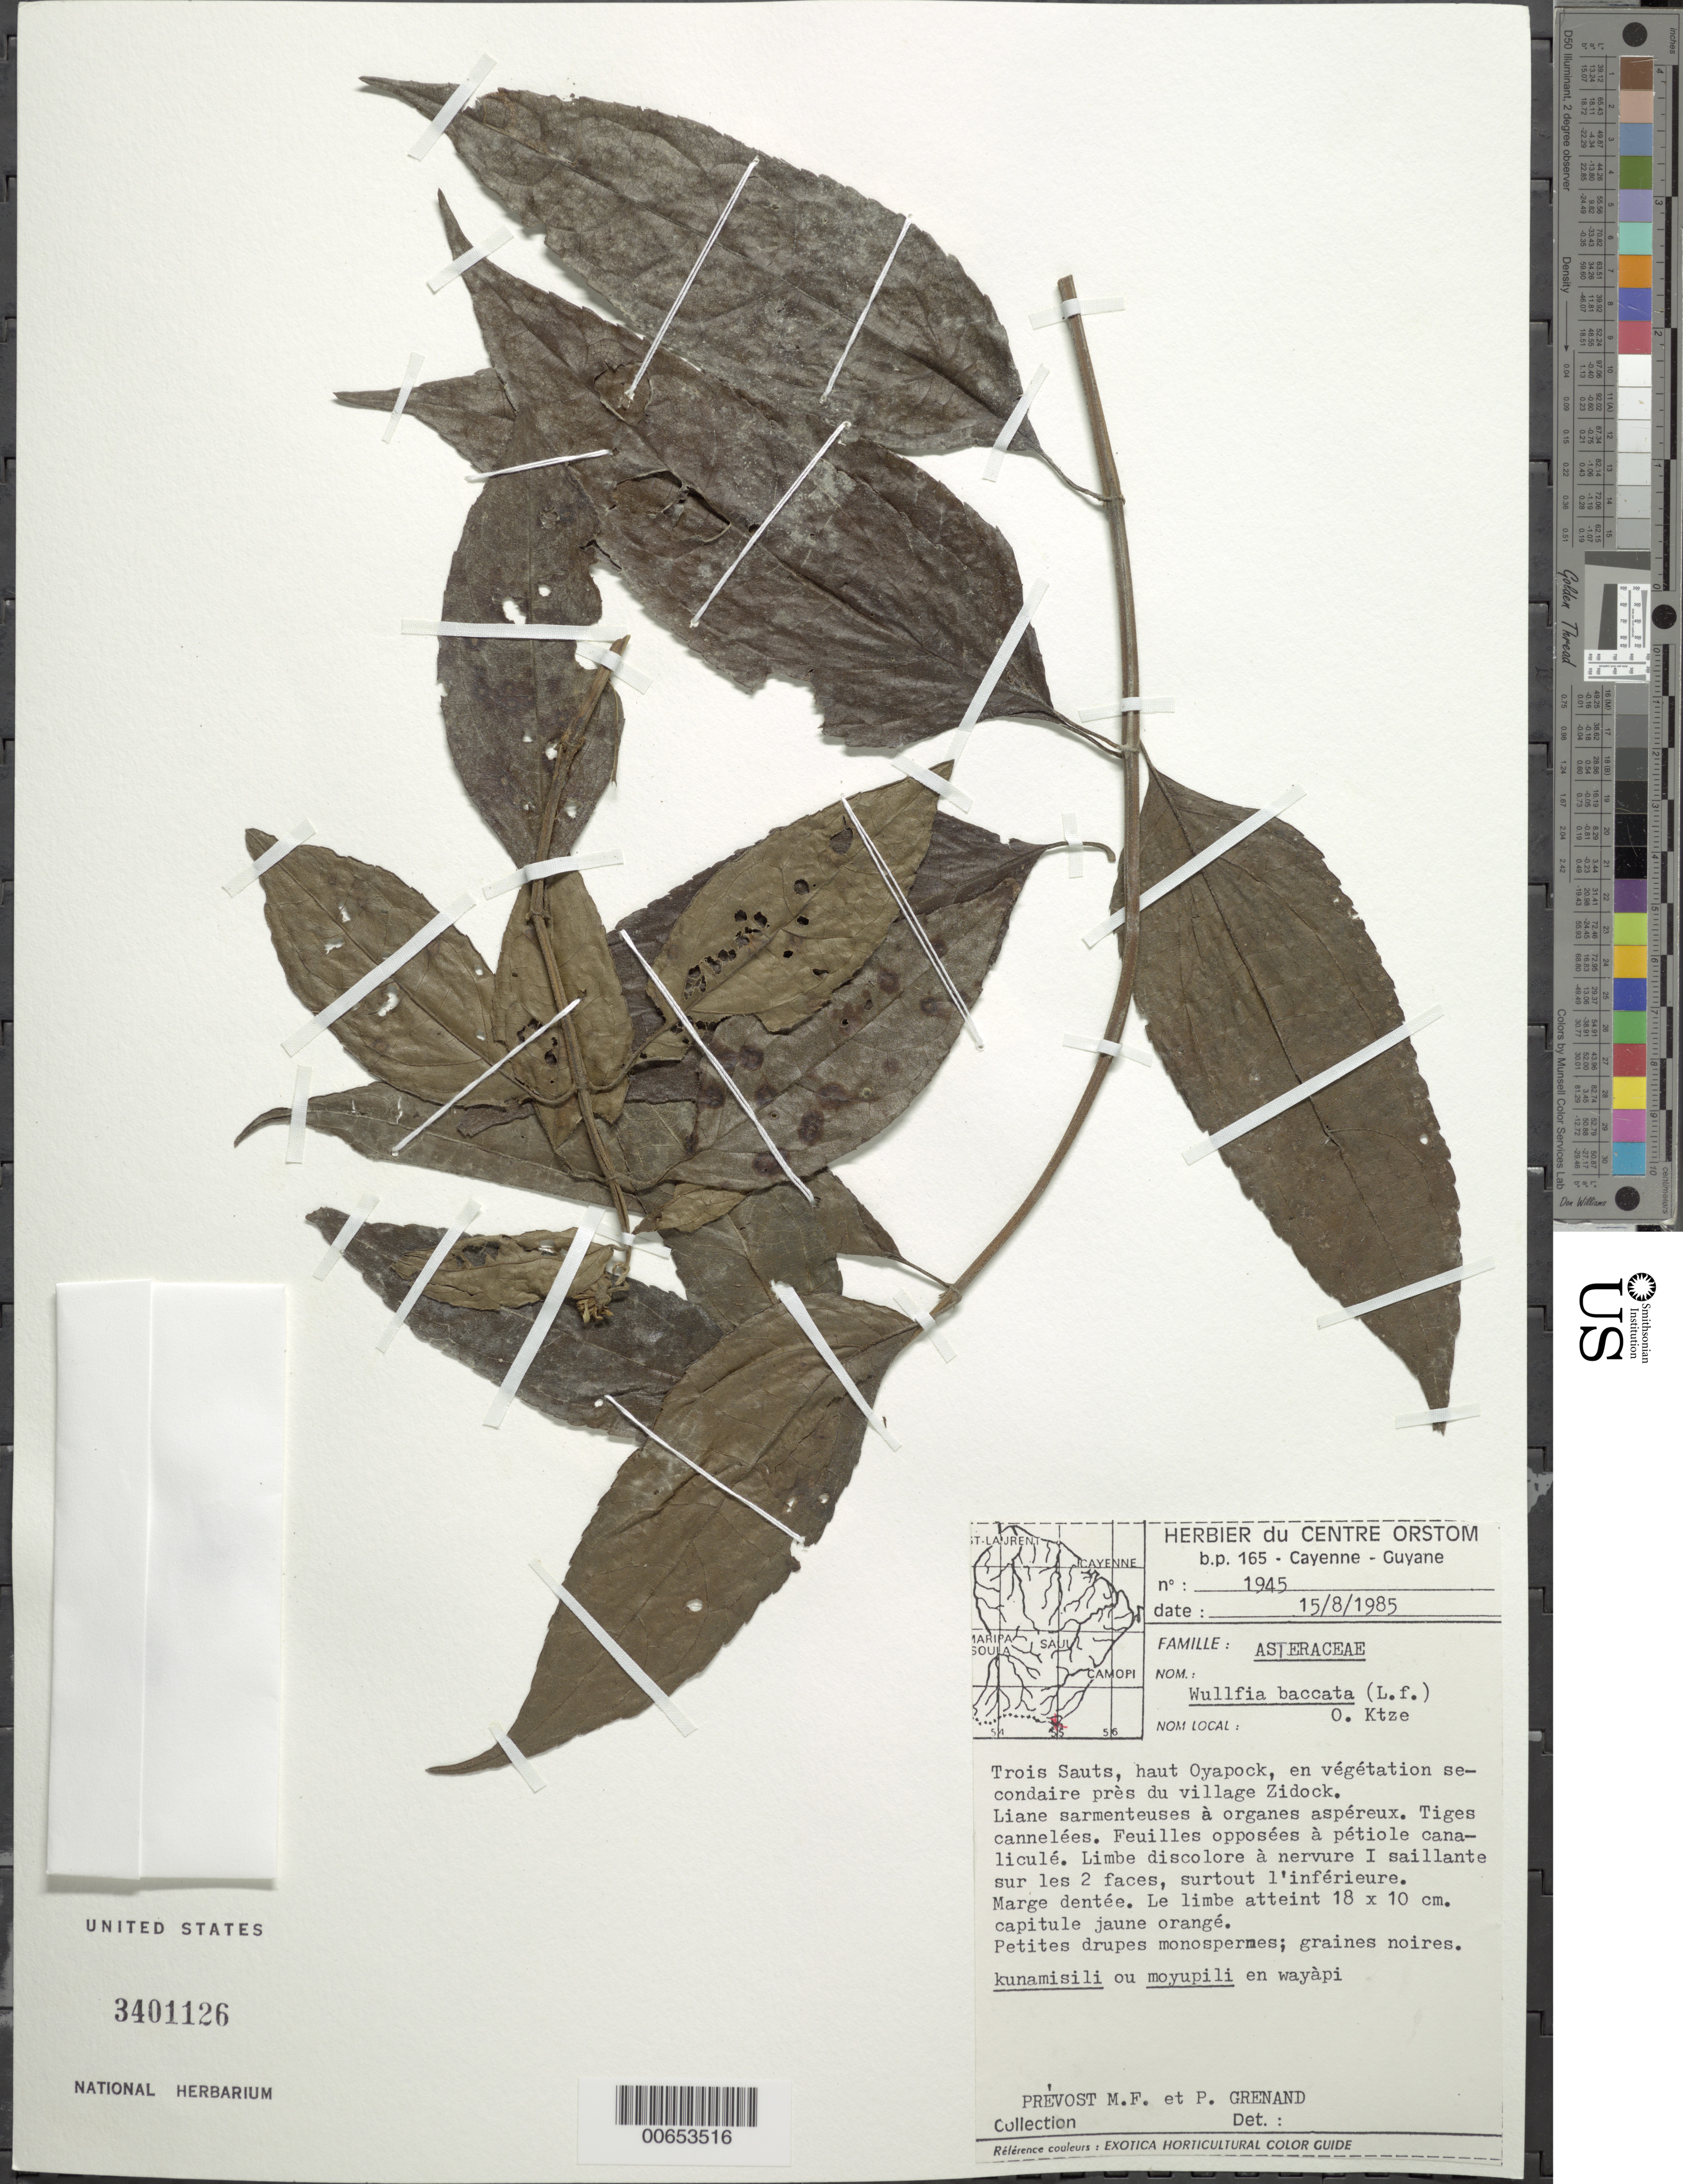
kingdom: Plantae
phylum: Tracheophyta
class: Magnoliopsida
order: Asterales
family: Asteraceae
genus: Wulffia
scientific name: Wulffia baccata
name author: (L. f.) Kuntze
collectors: M.-F. Prévost & P. Grenand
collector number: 1945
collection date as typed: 15-Aug-85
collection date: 1985-08-15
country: French Guiana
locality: Village Wayampi Zidock Ville - Bassin du Haut-Oyapock (Upper Oyapock Basin)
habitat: Secondary vegetation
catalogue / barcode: US 3401126